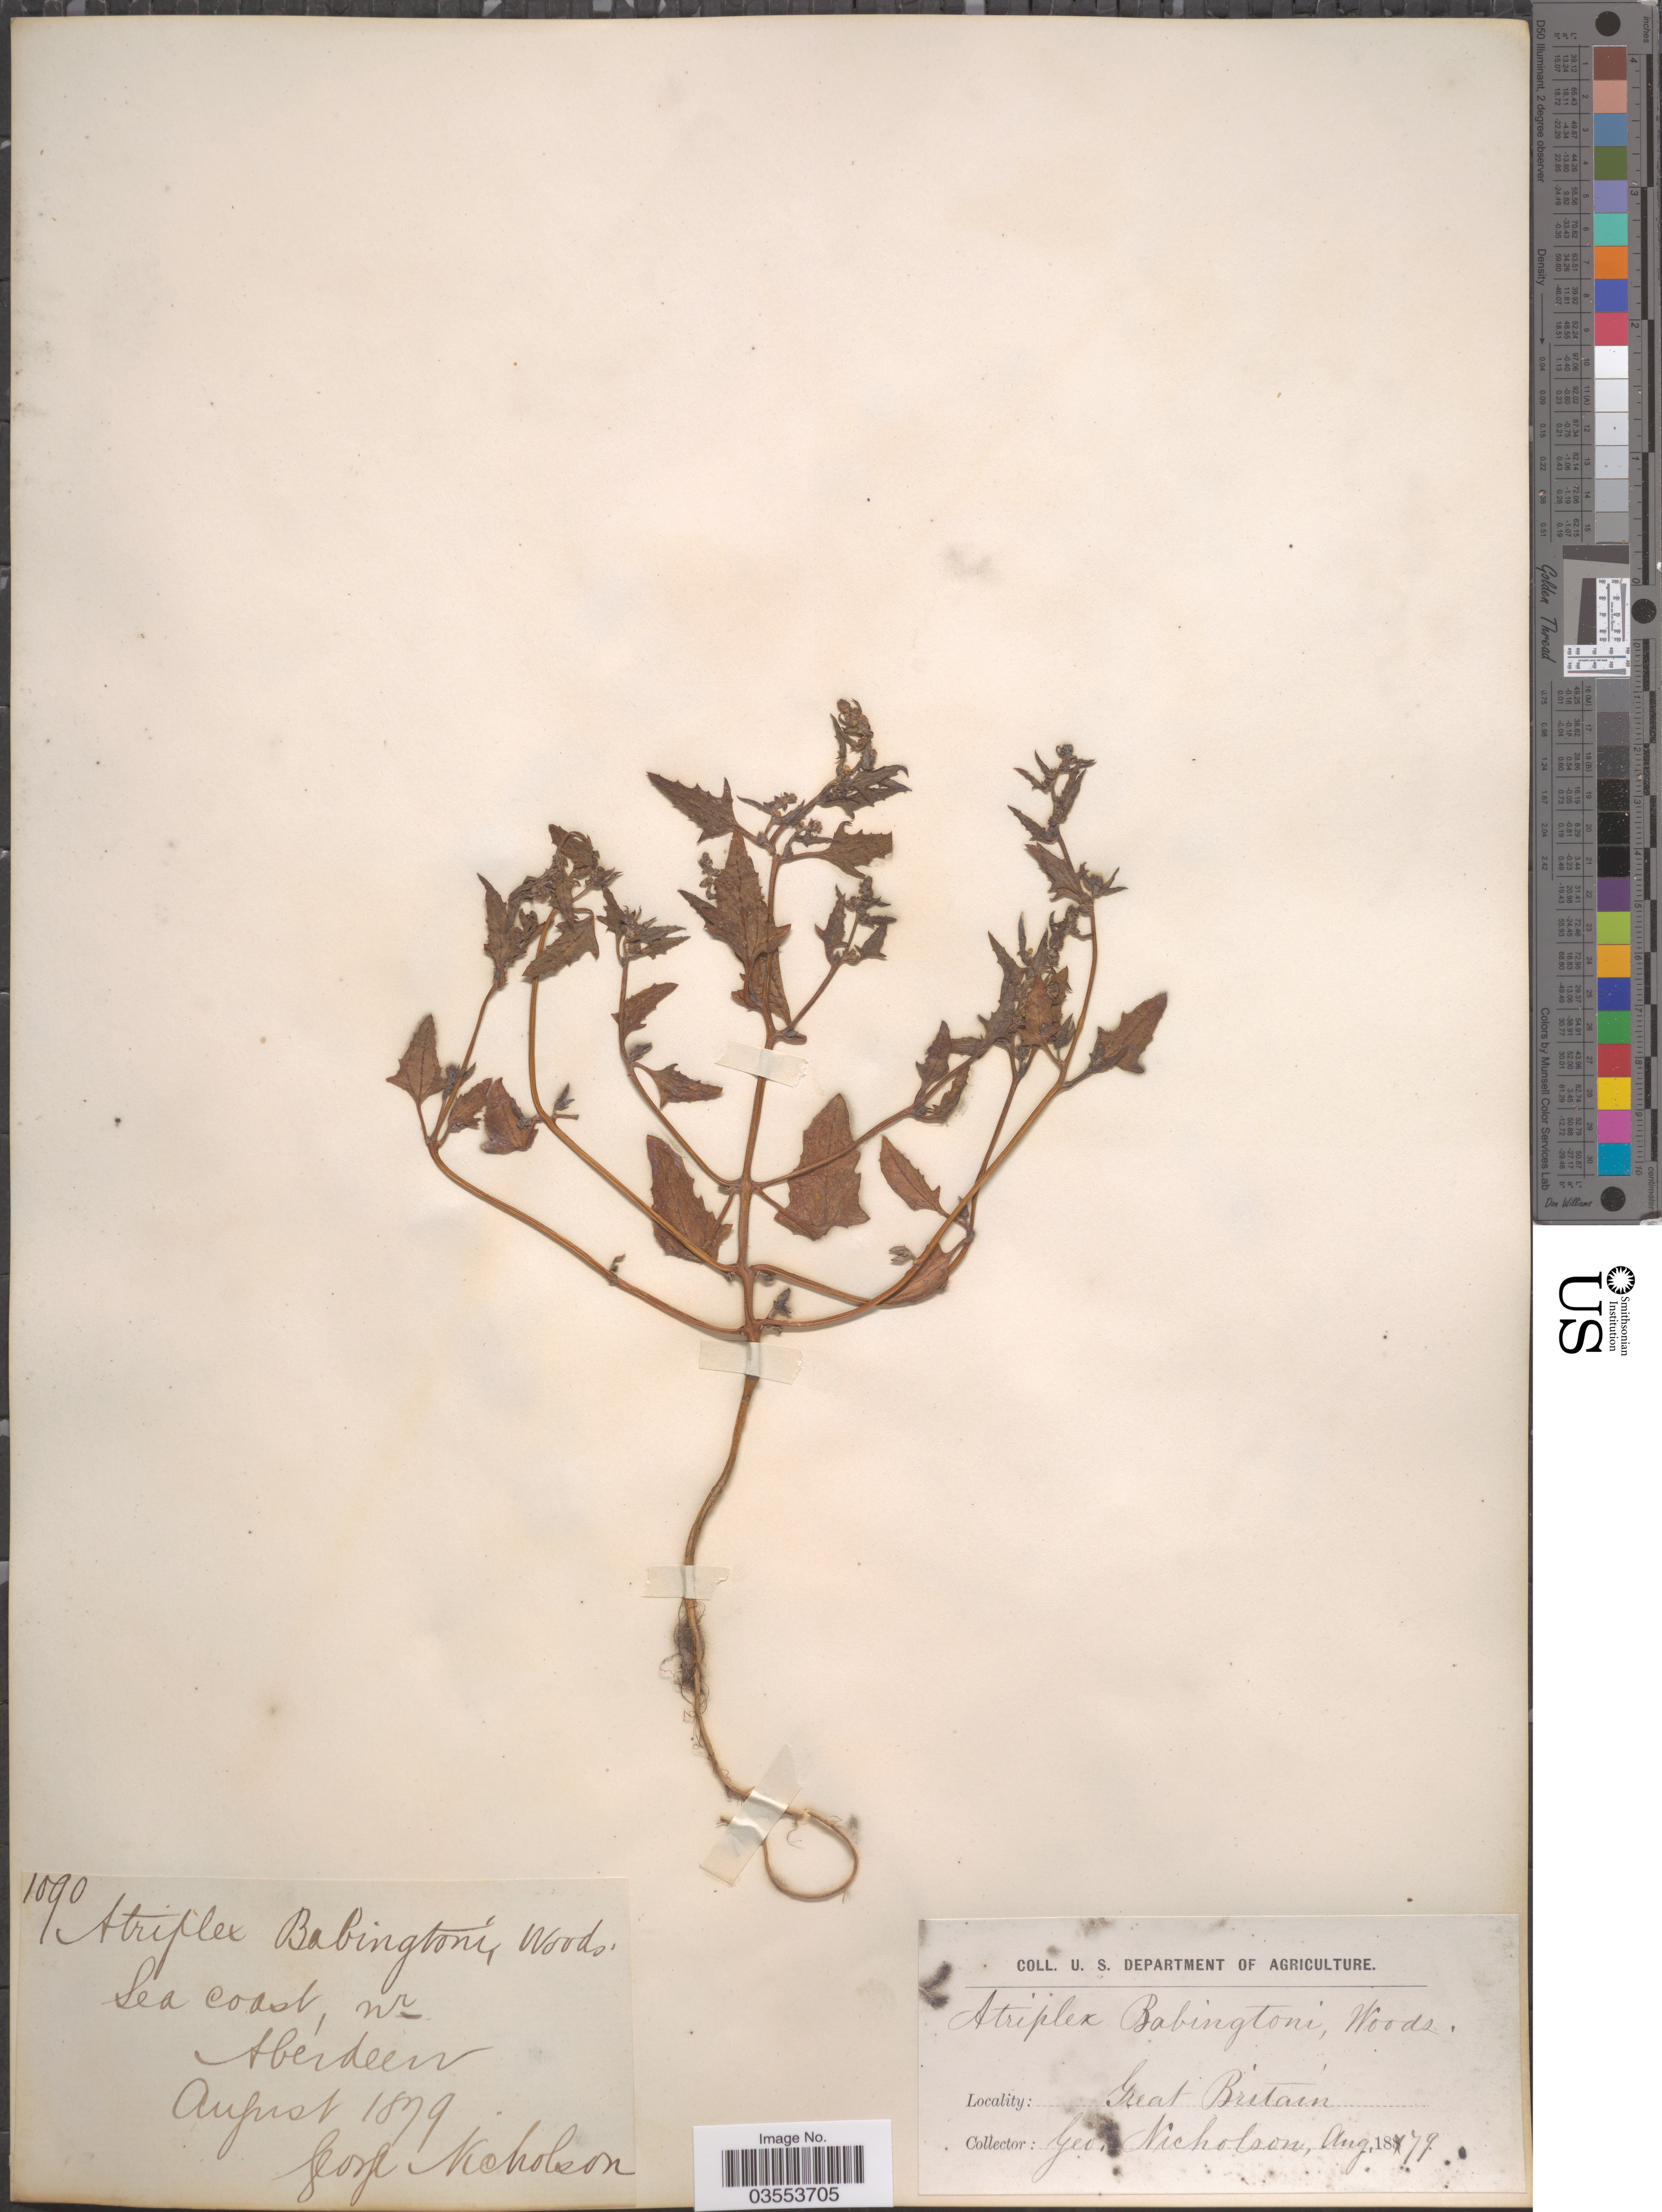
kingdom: Plantae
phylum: Tracheophyta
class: Magnoliopsida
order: Caryophyllales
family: Amaranthaceae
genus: Atriplex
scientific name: Atriplex babingtonii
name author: J. Woods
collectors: G. Nicholson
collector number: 1090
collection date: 1879-08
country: United Kingdom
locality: Sea coast, nr Aberdeen. Great Britain.